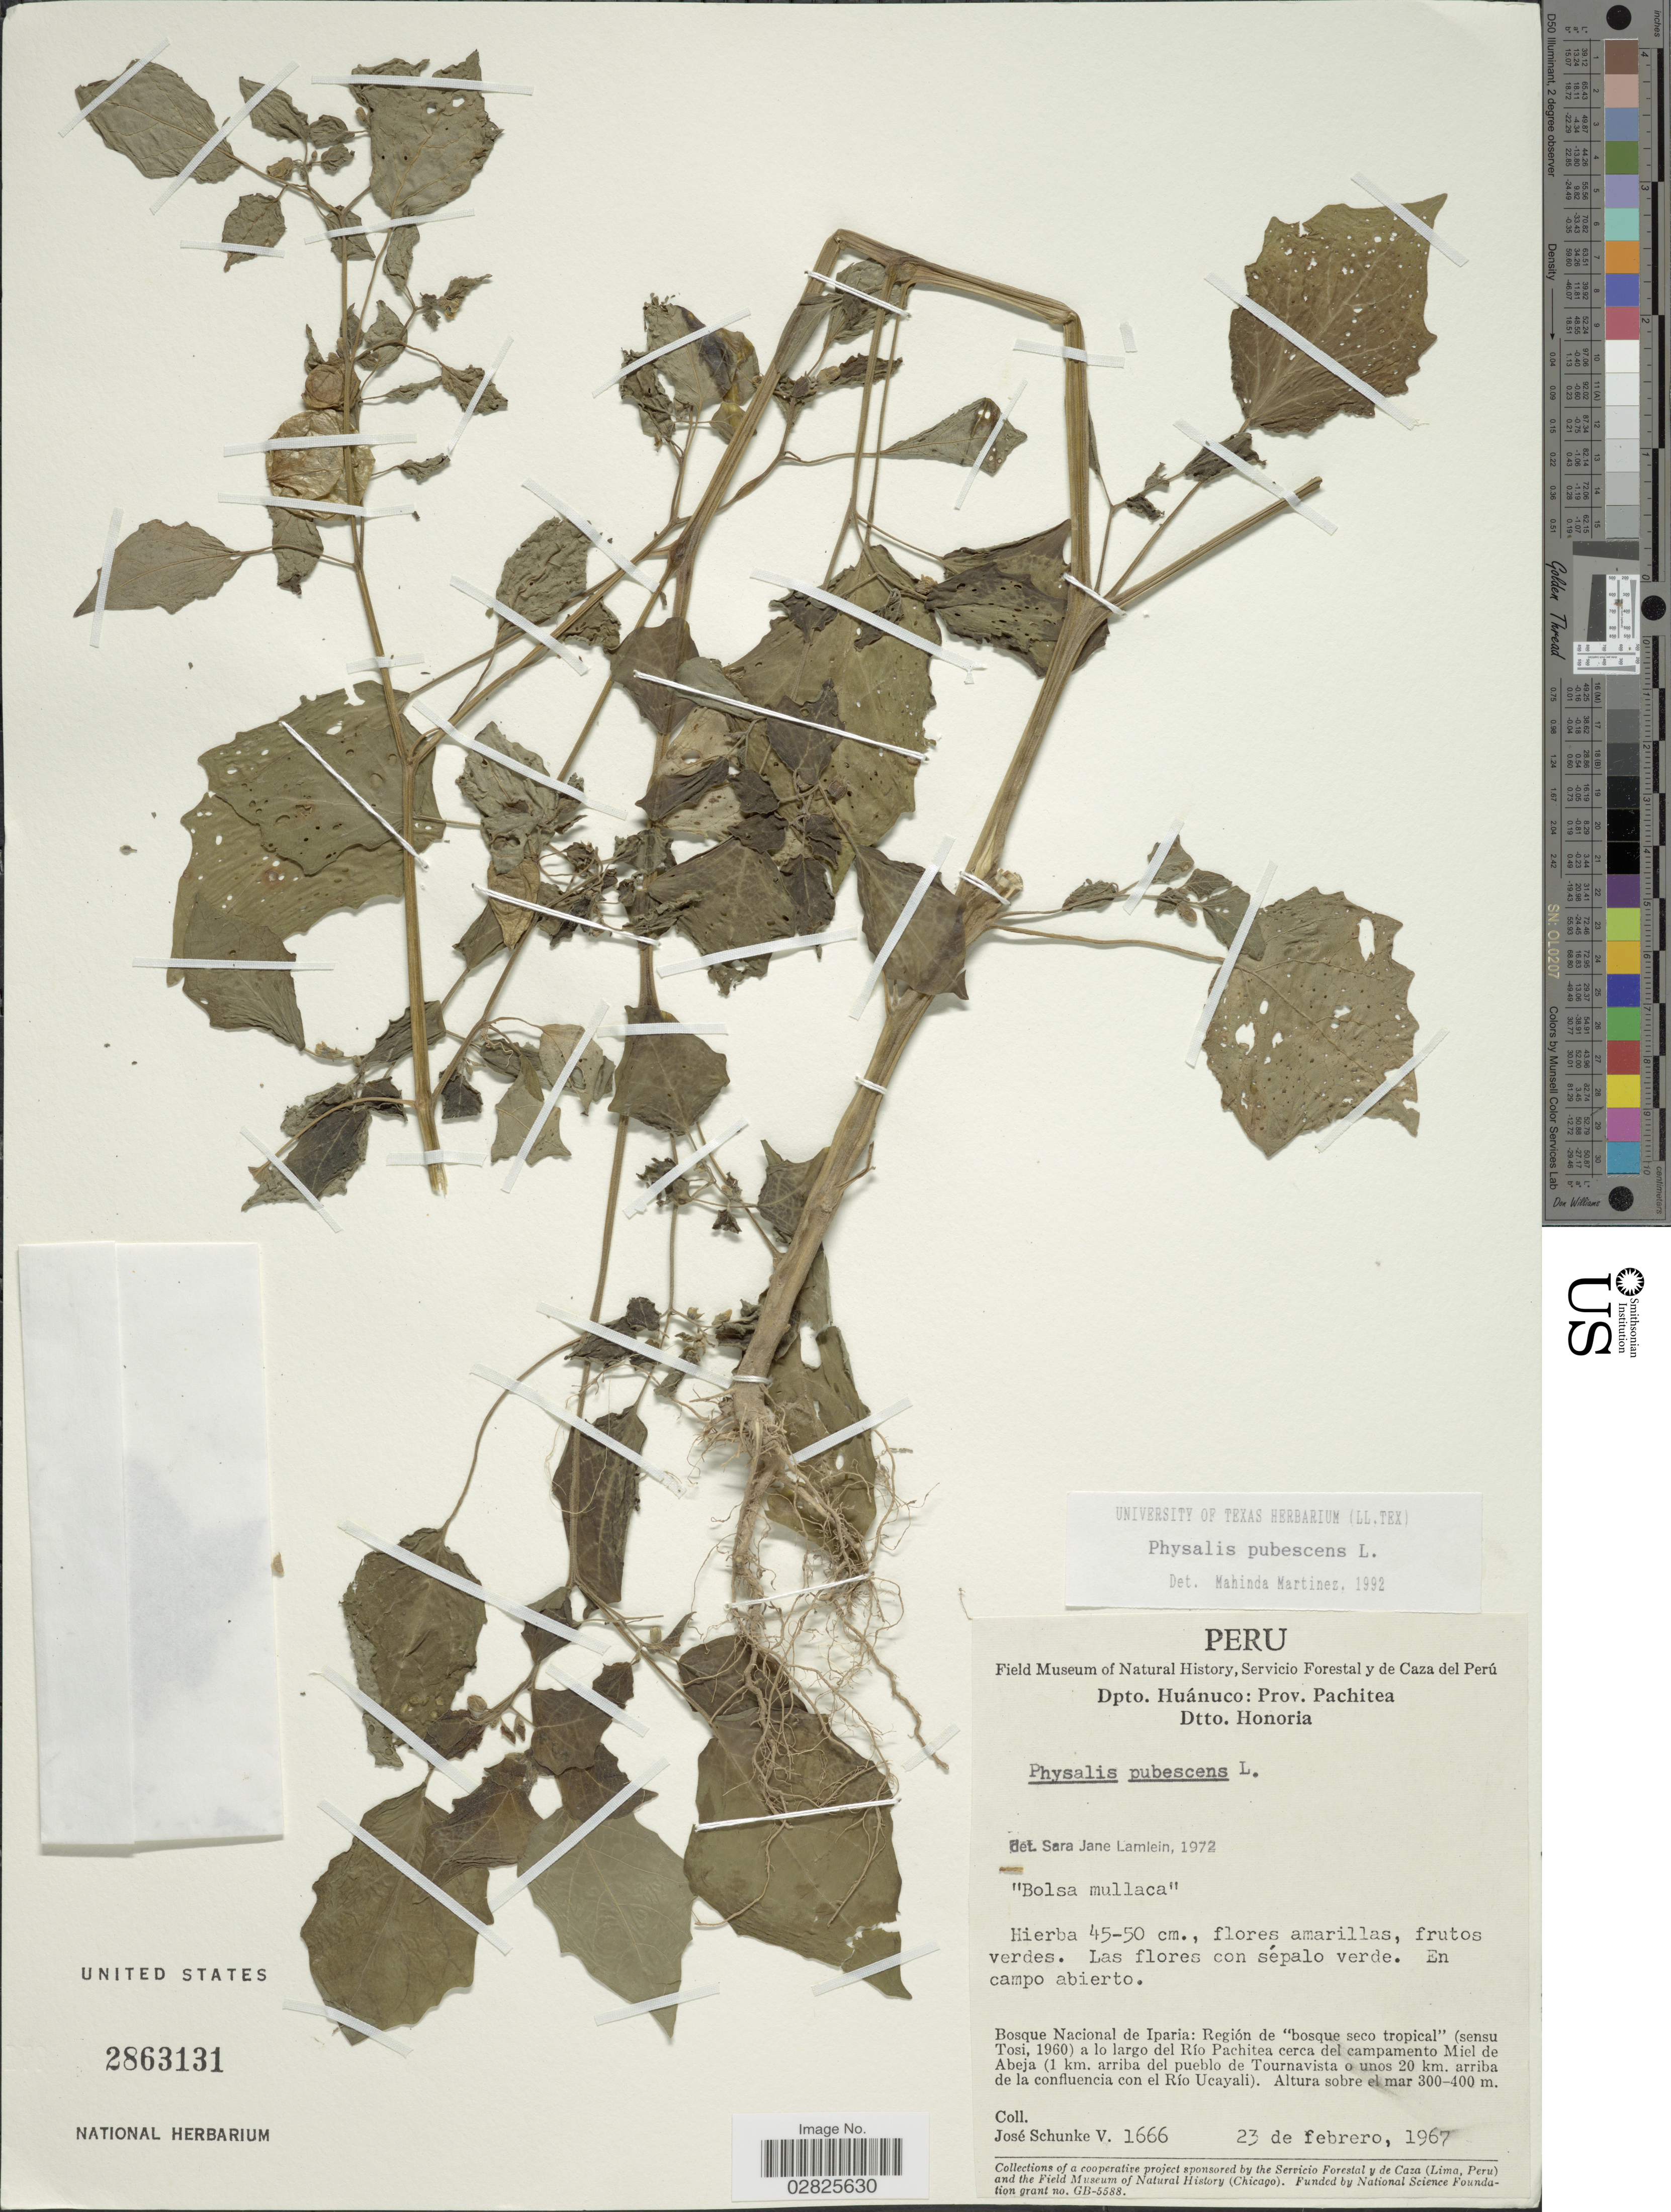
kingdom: Plantae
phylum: Tracheophyta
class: Magnoliopsida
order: Solanales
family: Solanaceae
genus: Physalis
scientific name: Physalis pubescens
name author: L.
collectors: J. Schunke Vigo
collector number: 1666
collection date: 1967-02-23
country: Peru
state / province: Huánuco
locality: Dpto. Huánuco: Prov. Pachitea. Dtto. Honoria. Bosque Nacional de Ipara: Región de "bosque seco tropical" (sensu Tosi, 1960) a lo largo del Río Pachitea cerca del campamento Miel de Abeja (1 km. arriba del pueblo de Tournavista o unos 20 km. arriba de la confluencia con el Río Ucayali).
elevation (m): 300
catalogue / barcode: US 2863131